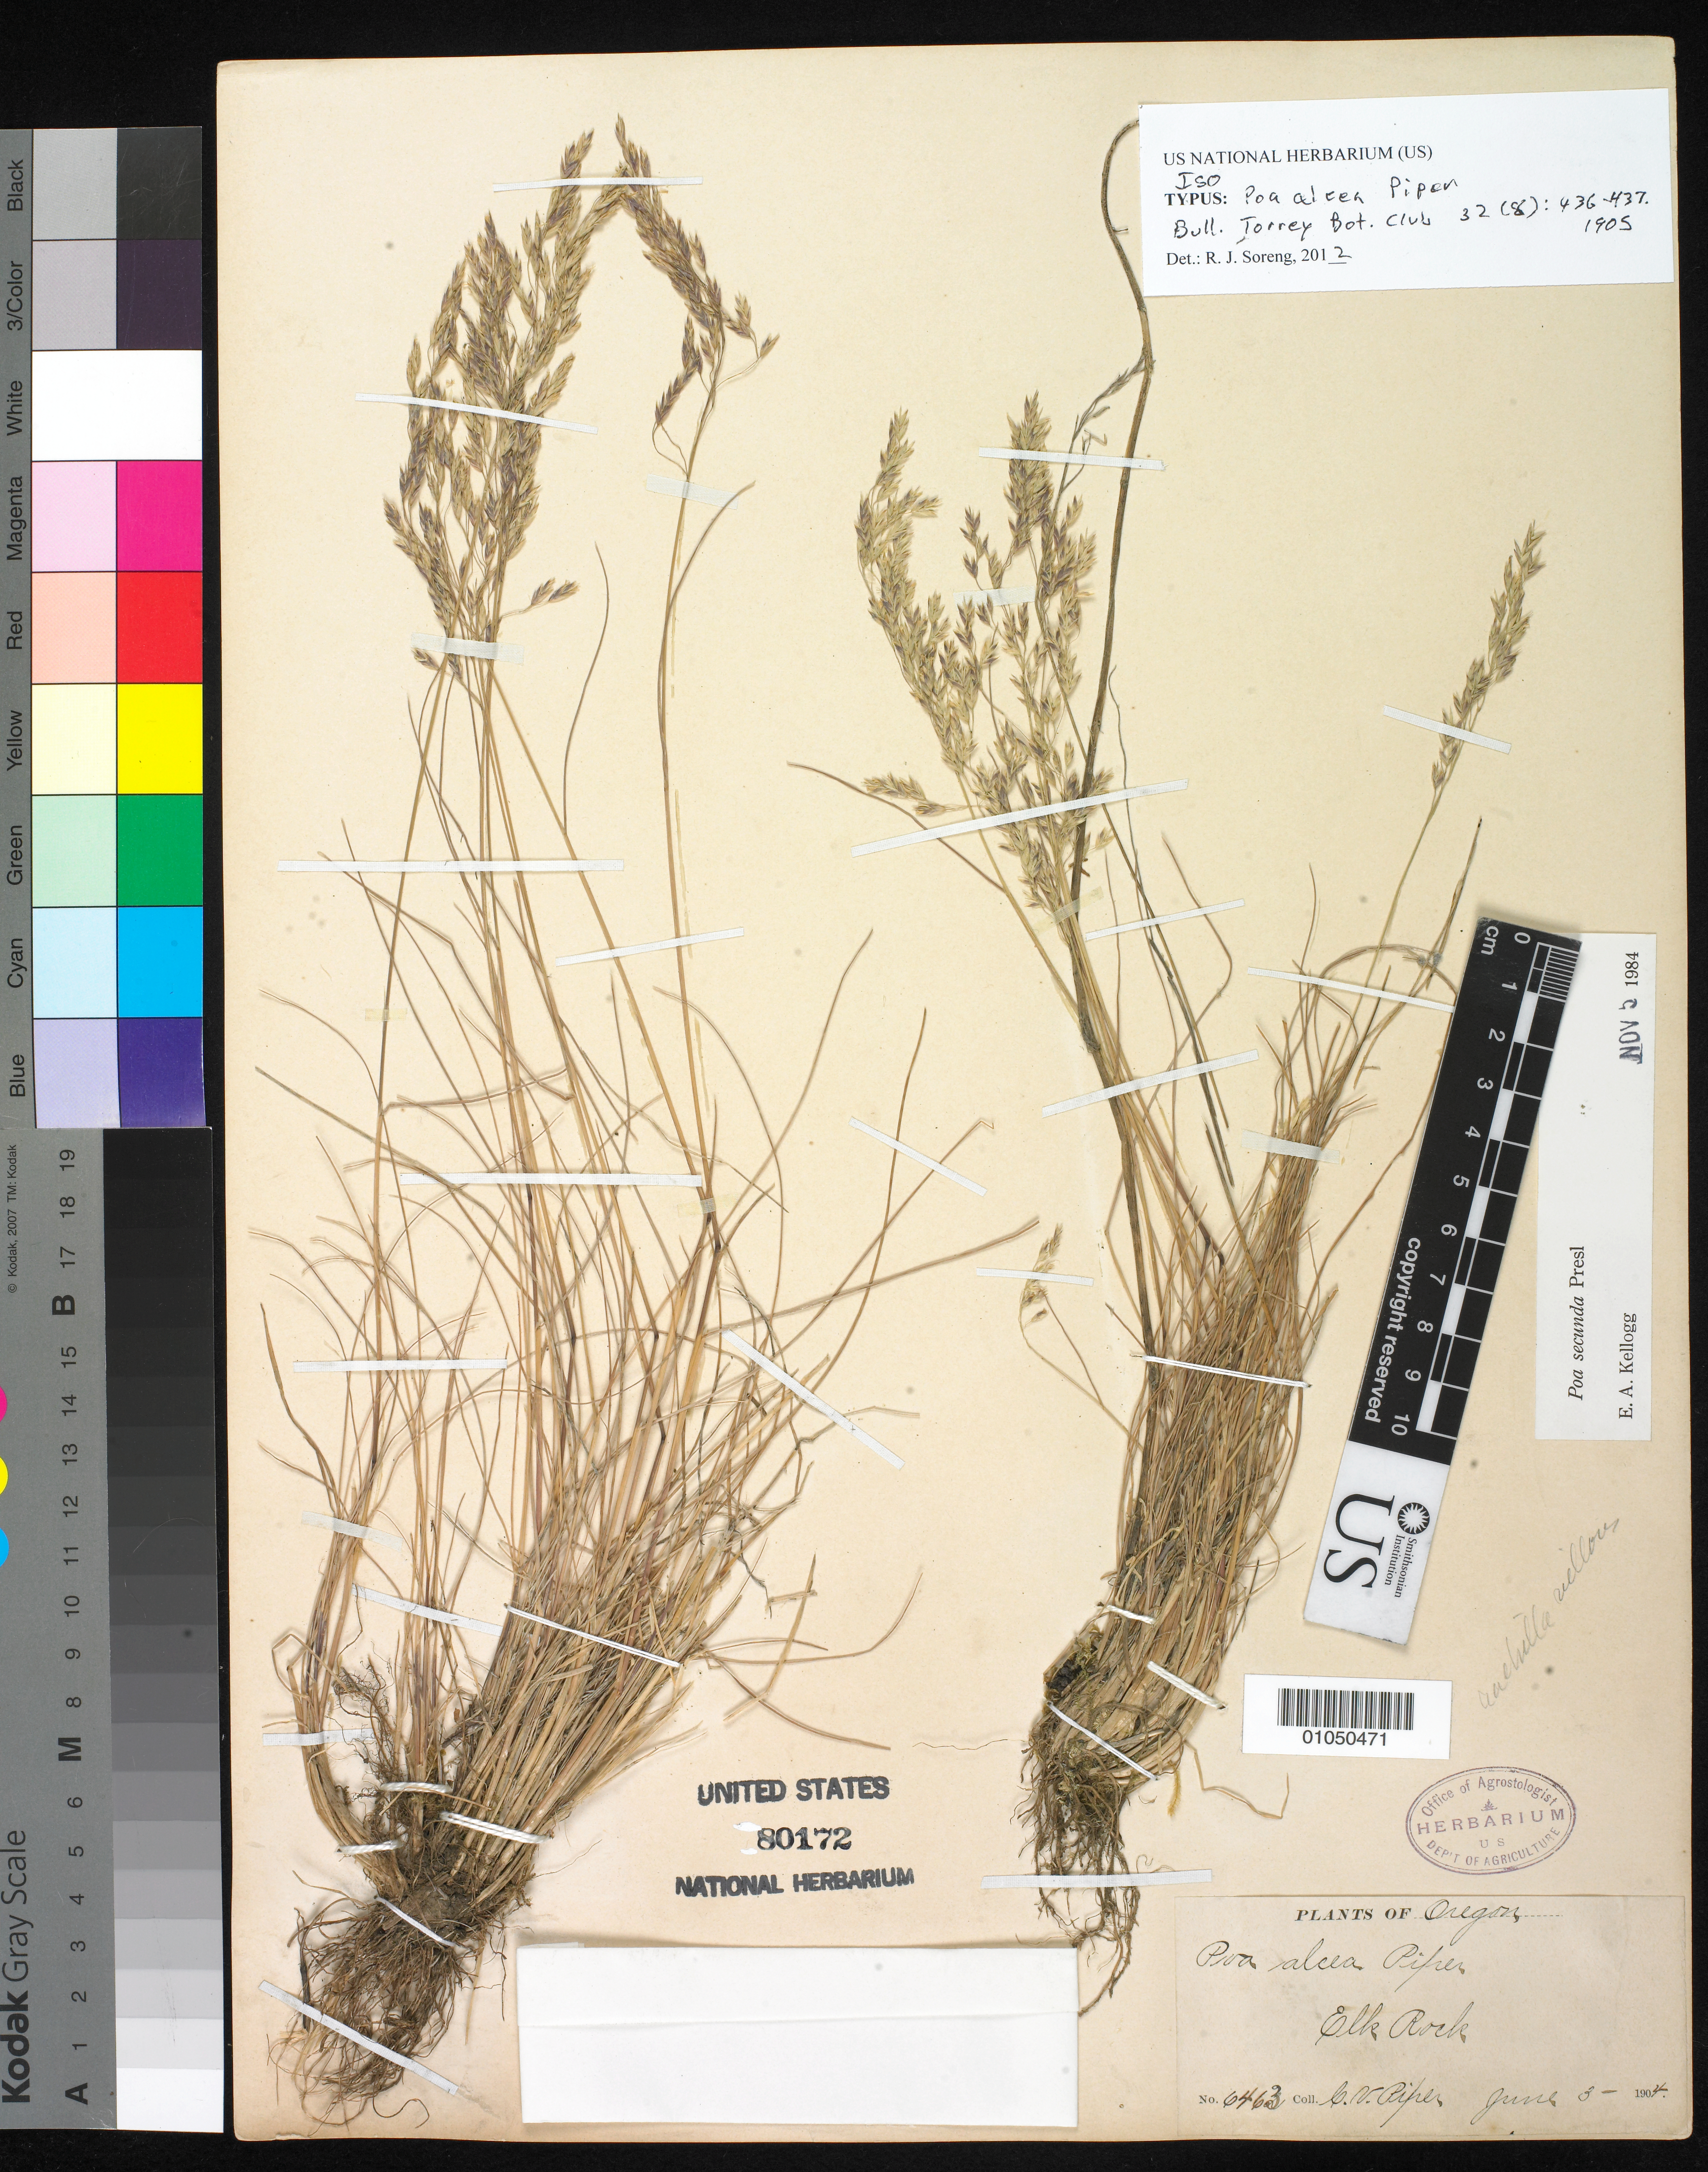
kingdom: Plantae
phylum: Tracheophyta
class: Liliopsida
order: Poales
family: Poaceae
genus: Poa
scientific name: Poa alcea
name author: Piper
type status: Isotype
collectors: C. V. Piper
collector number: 6463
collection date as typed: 03 Jun 1904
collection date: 1904-06-03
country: United States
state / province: Oregon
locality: Elk Rock.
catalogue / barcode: US 80172